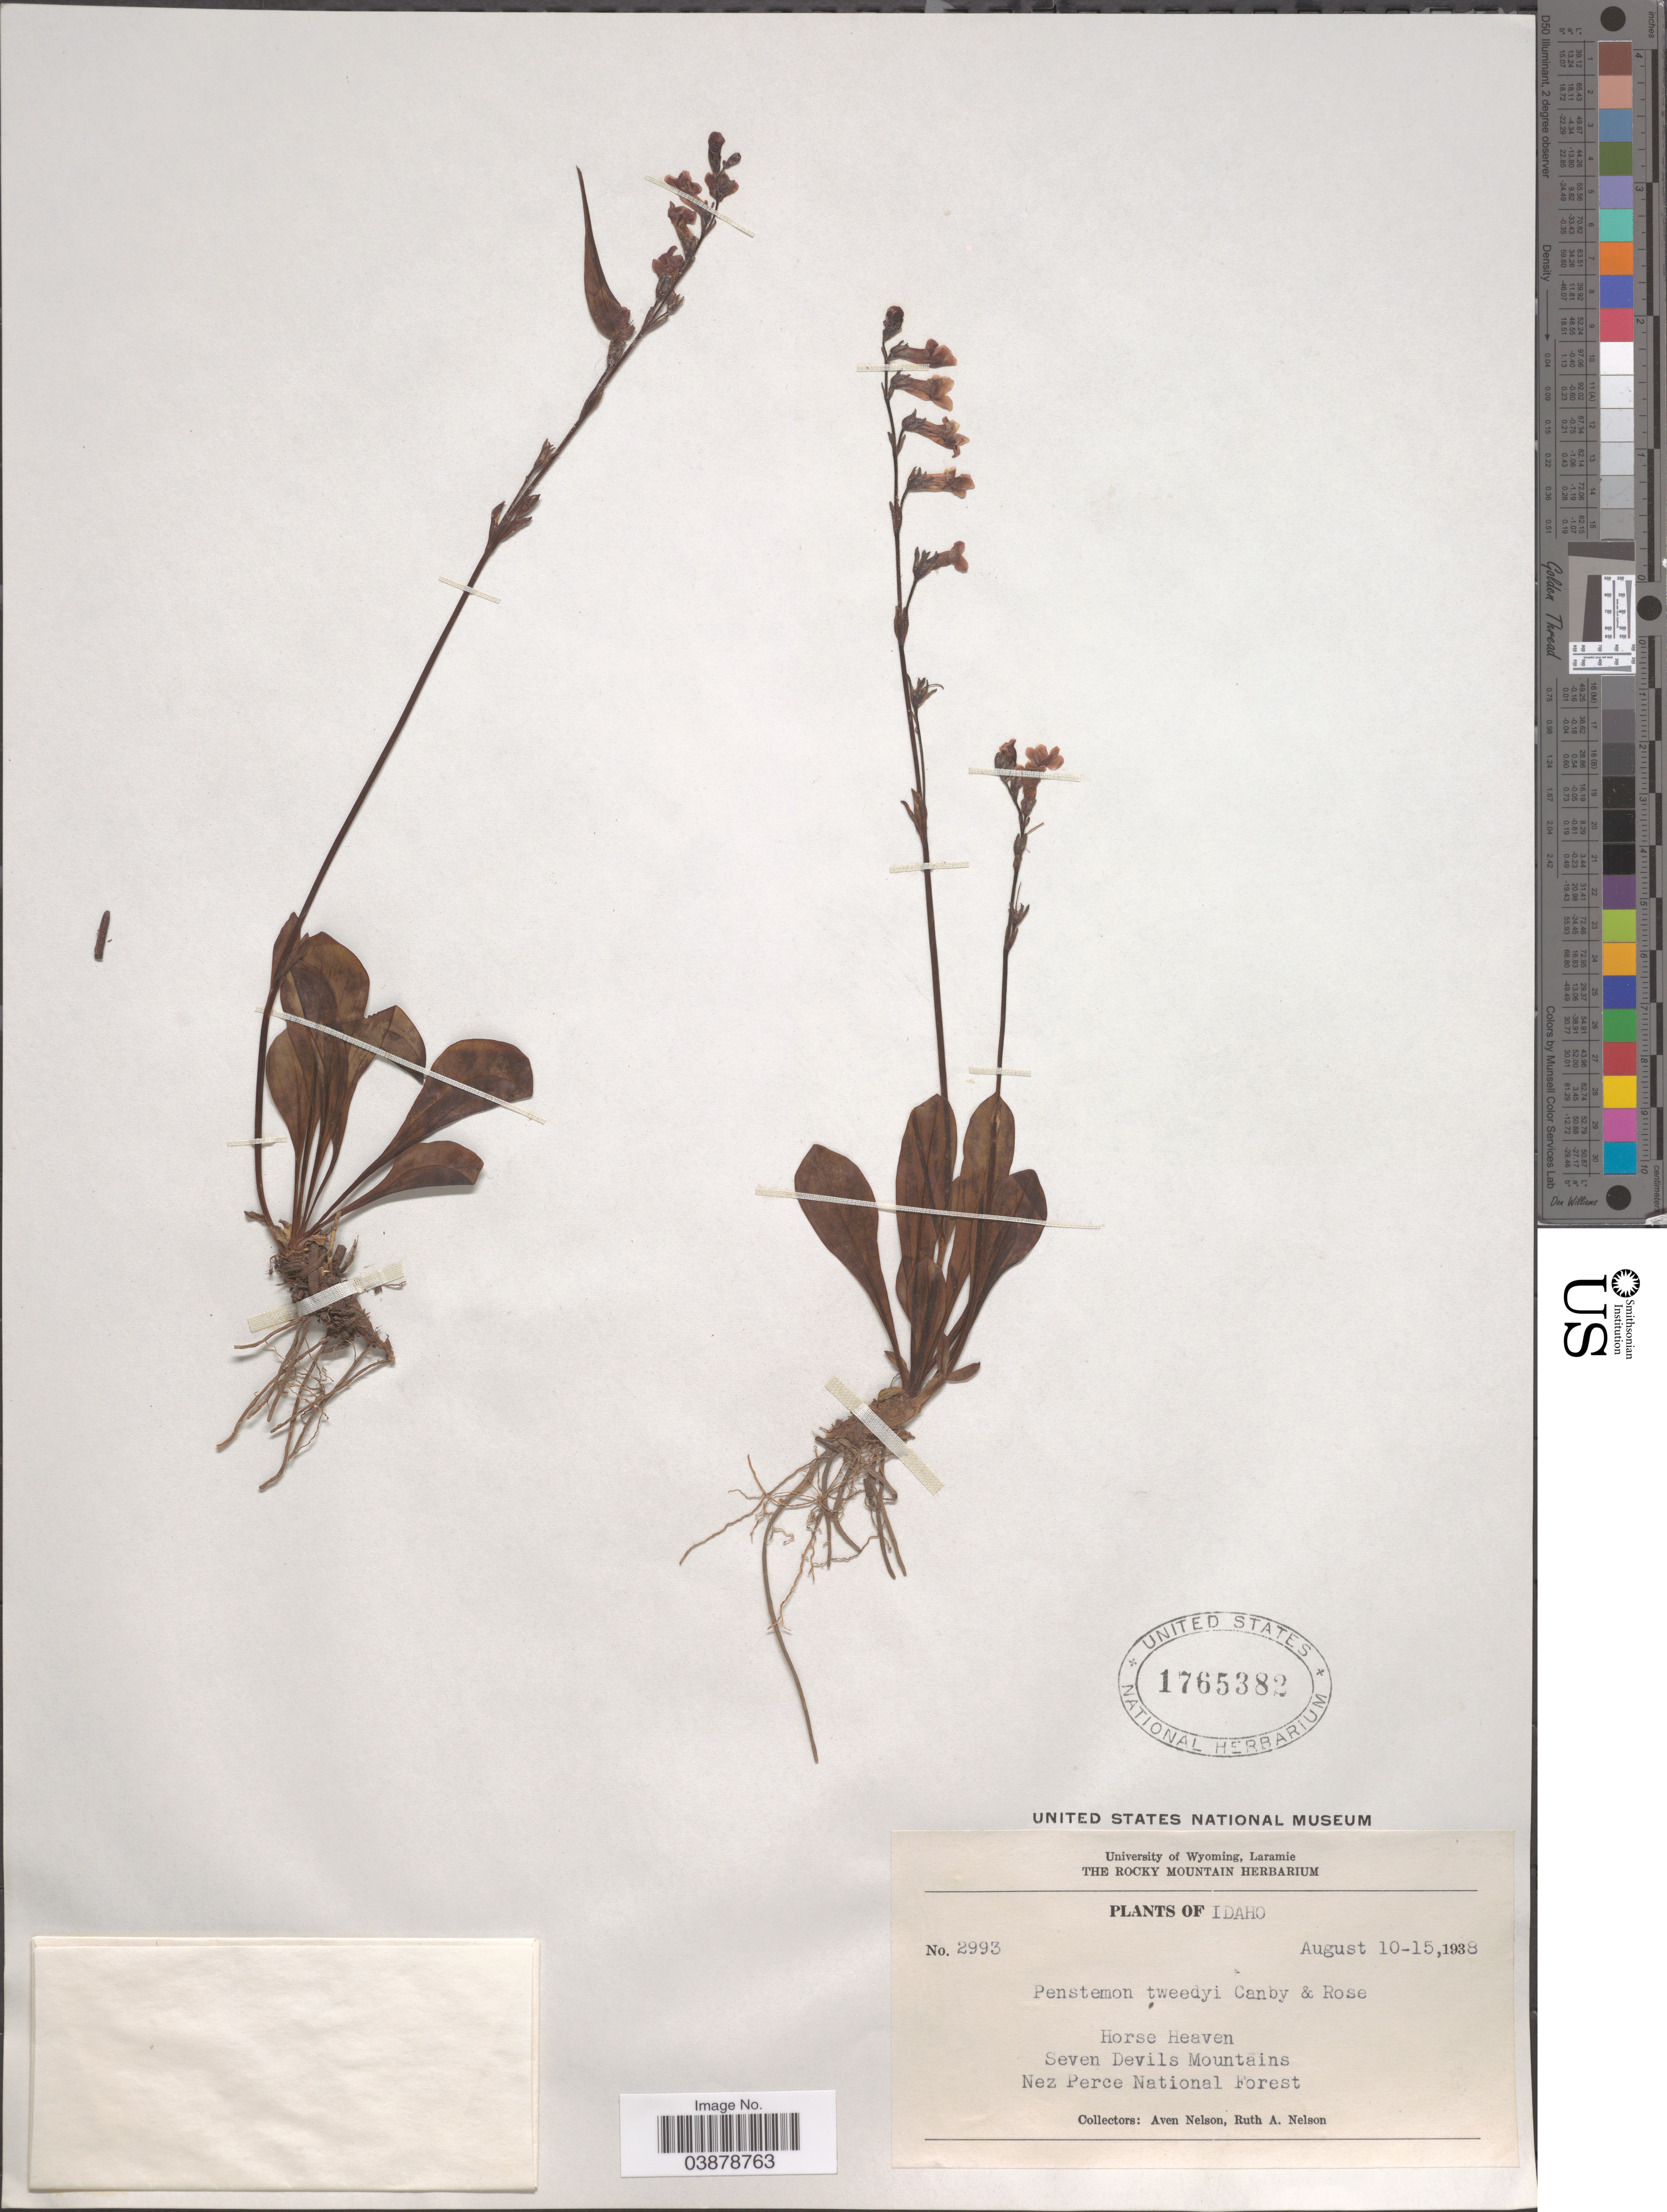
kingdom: Plantae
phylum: Tracheophyta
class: Magnoliopsida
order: Lamiales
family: Plantaginaceae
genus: Penstemon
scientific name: Penstemon tweedyi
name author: Canby & Rose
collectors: A. Nelson & R. A. Nelson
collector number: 2993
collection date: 1938-08-10/1938-08-15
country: United States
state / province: Idaho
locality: Horse Heaven. Seven Devils Mountains. Nez Perce National Forest.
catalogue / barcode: US 1765382